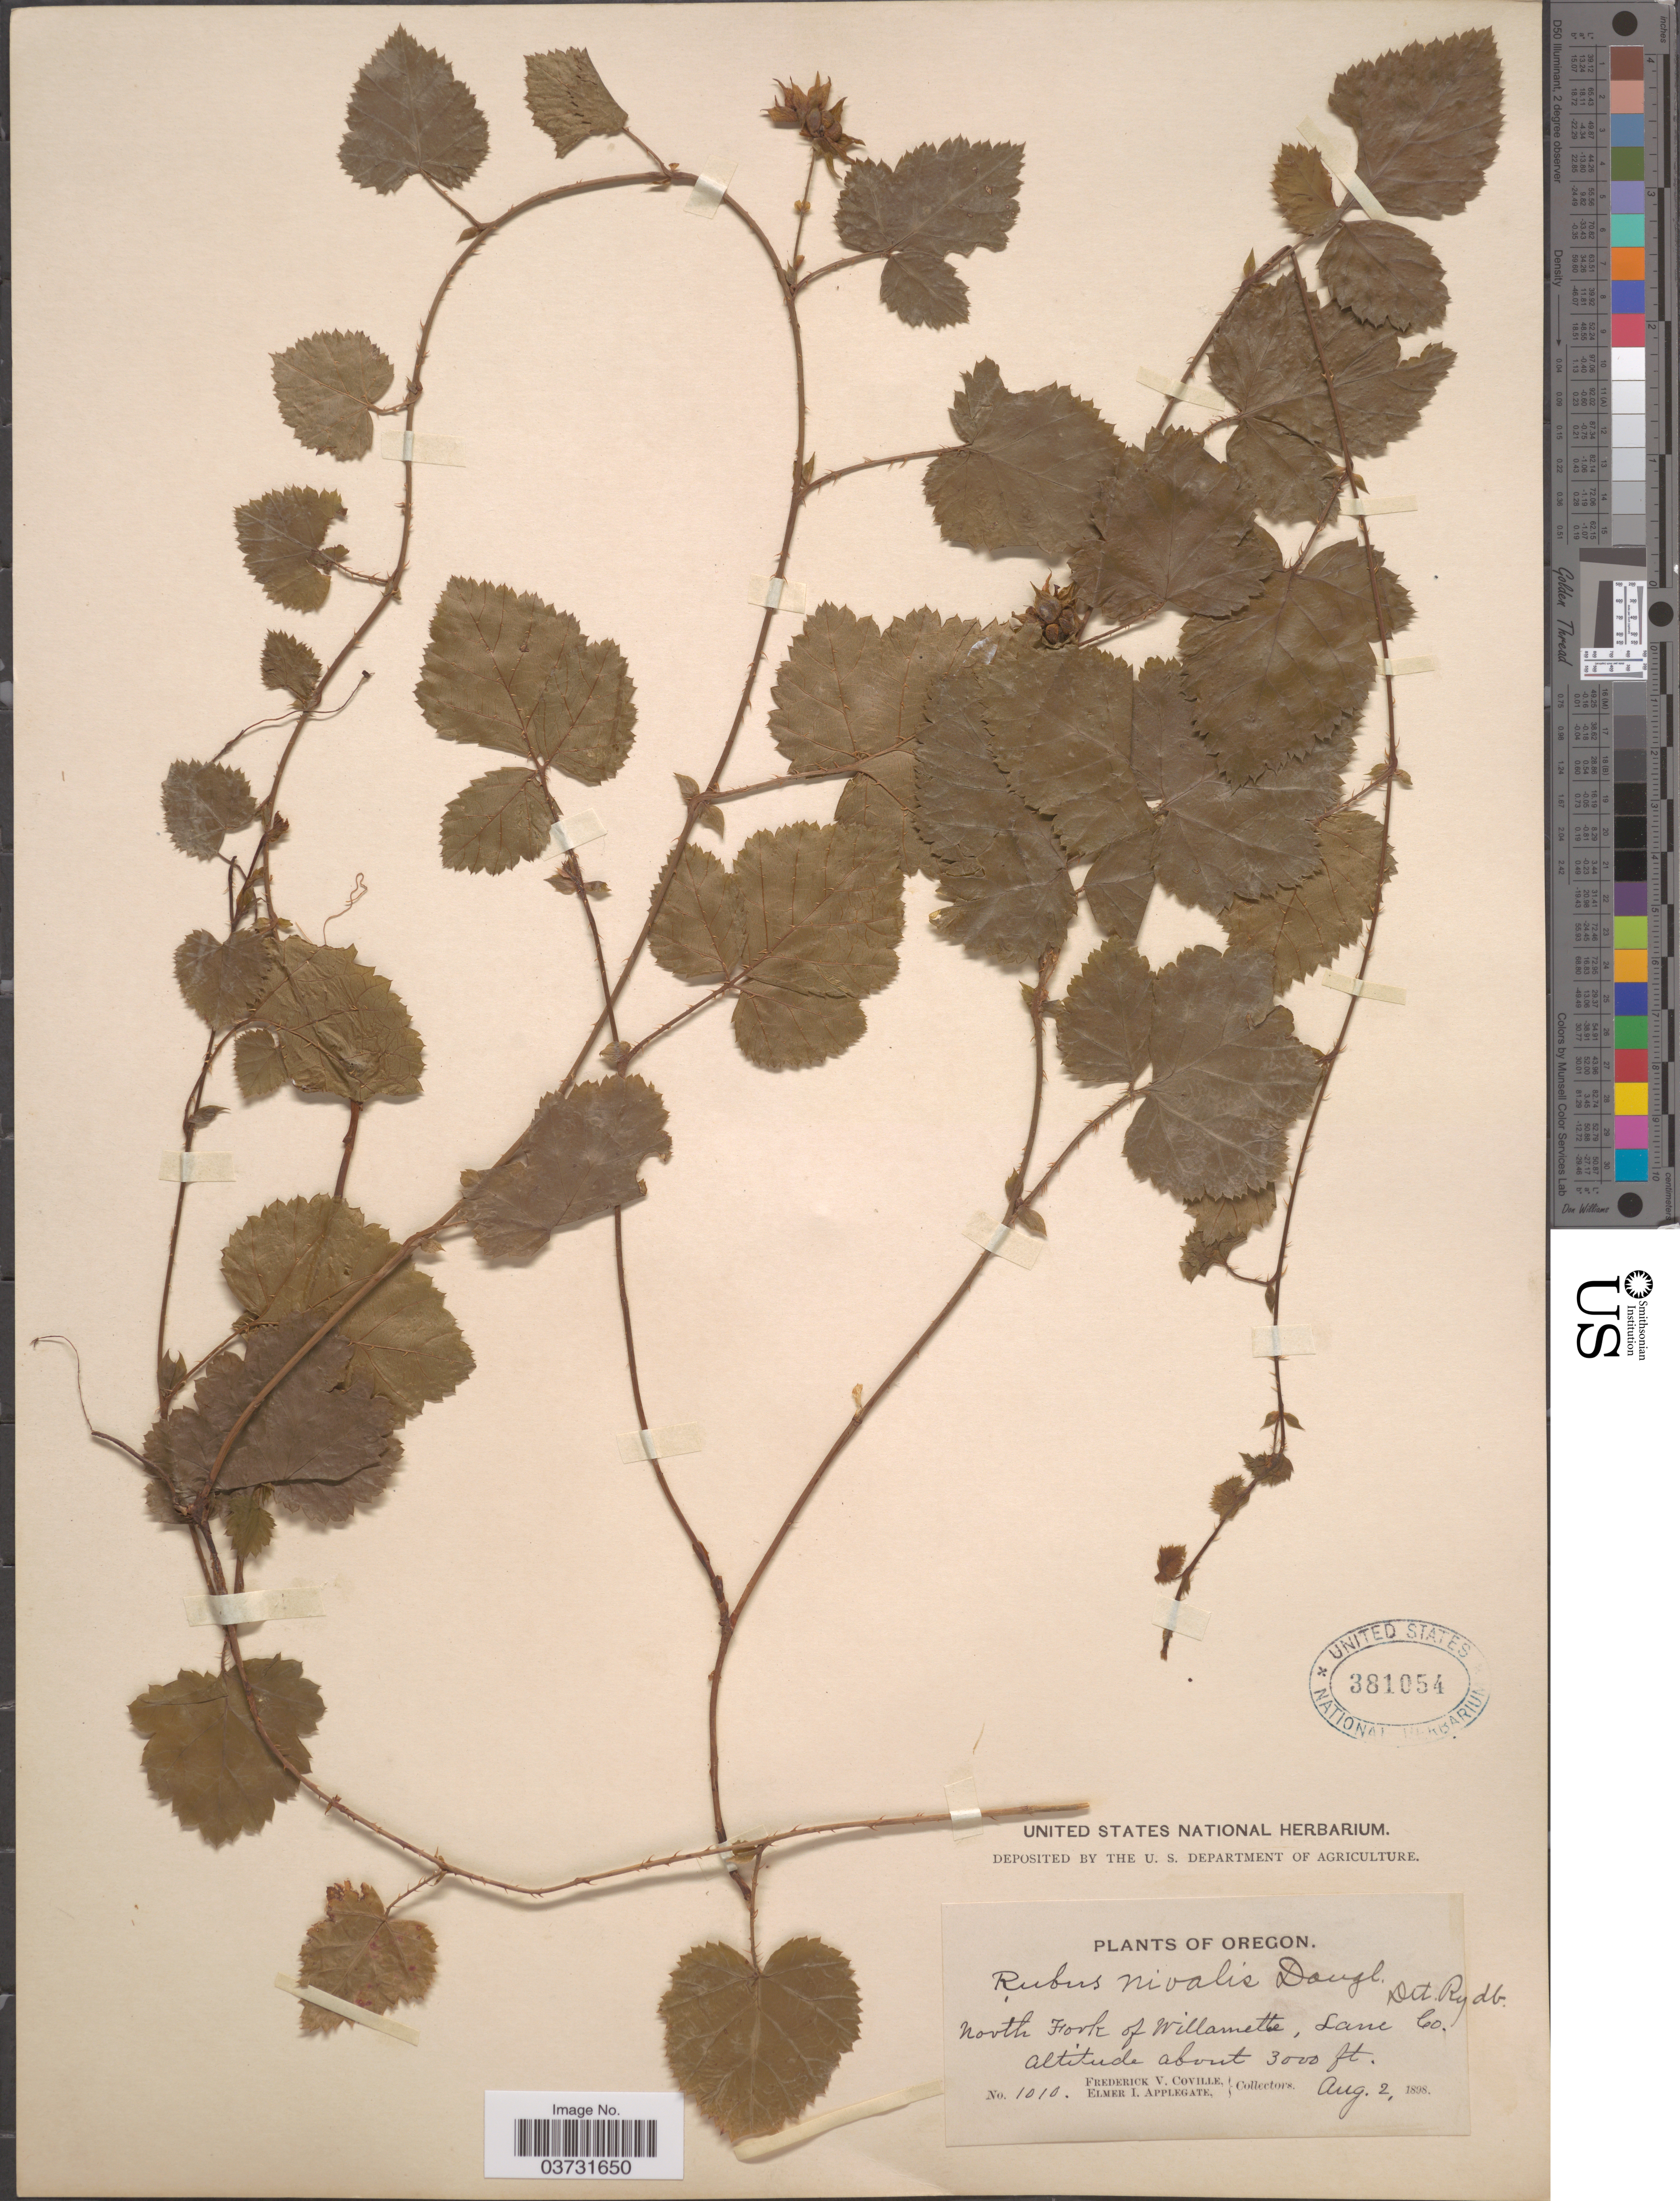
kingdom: Plantae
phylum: Tracheophyta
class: Magnoliopsida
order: Rosales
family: Rosaceae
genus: Rubus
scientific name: Rubus nivalis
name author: Douglas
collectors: F. V. Coville & E. I. Applegate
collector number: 1010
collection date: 1898-08-02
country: United States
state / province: Oregon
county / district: Lane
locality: North Fork of Willamette, Lane Co.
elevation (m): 914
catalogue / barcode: US 381054